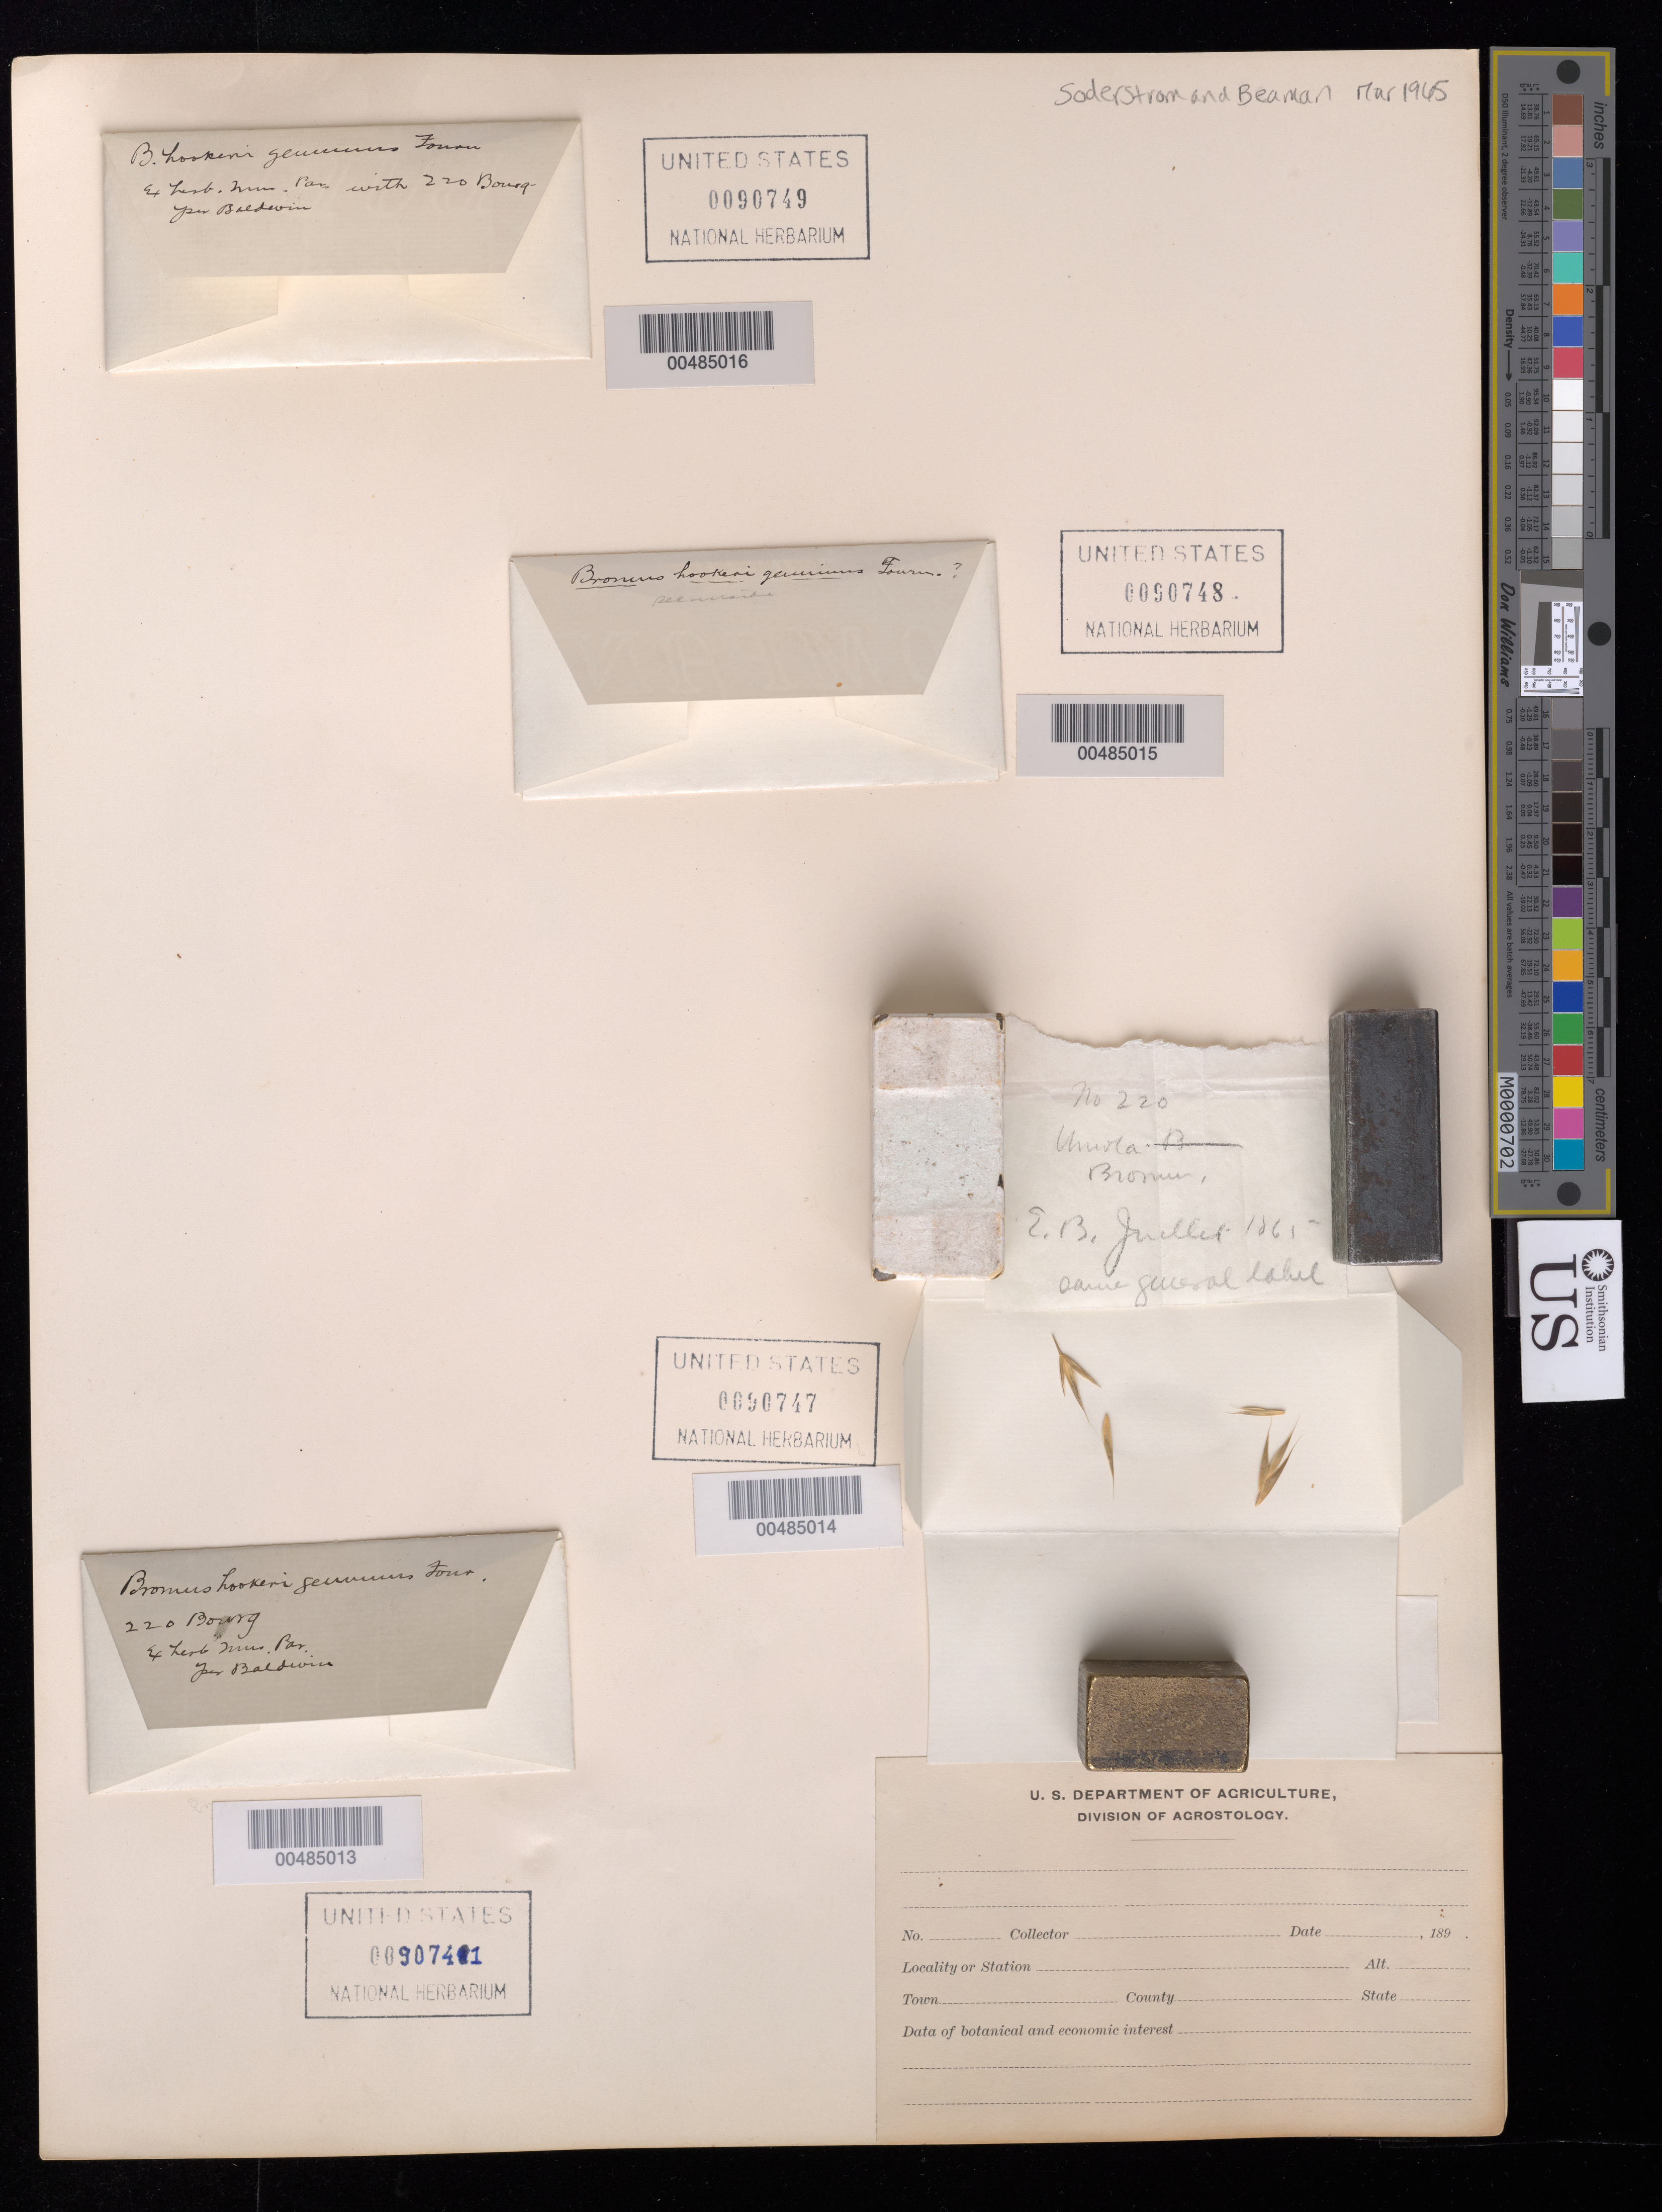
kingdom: Plantae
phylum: Tracheophyta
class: Liliopsida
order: Poales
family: Poaceae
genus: Bromus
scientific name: Bromus carinatus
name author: Hook. & Arn.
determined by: Soderstrom, T. R.; Beaman, J. H.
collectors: E. Bourgeau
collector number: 220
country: Mexico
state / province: Jalisco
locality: San Ramon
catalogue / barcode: US 90747